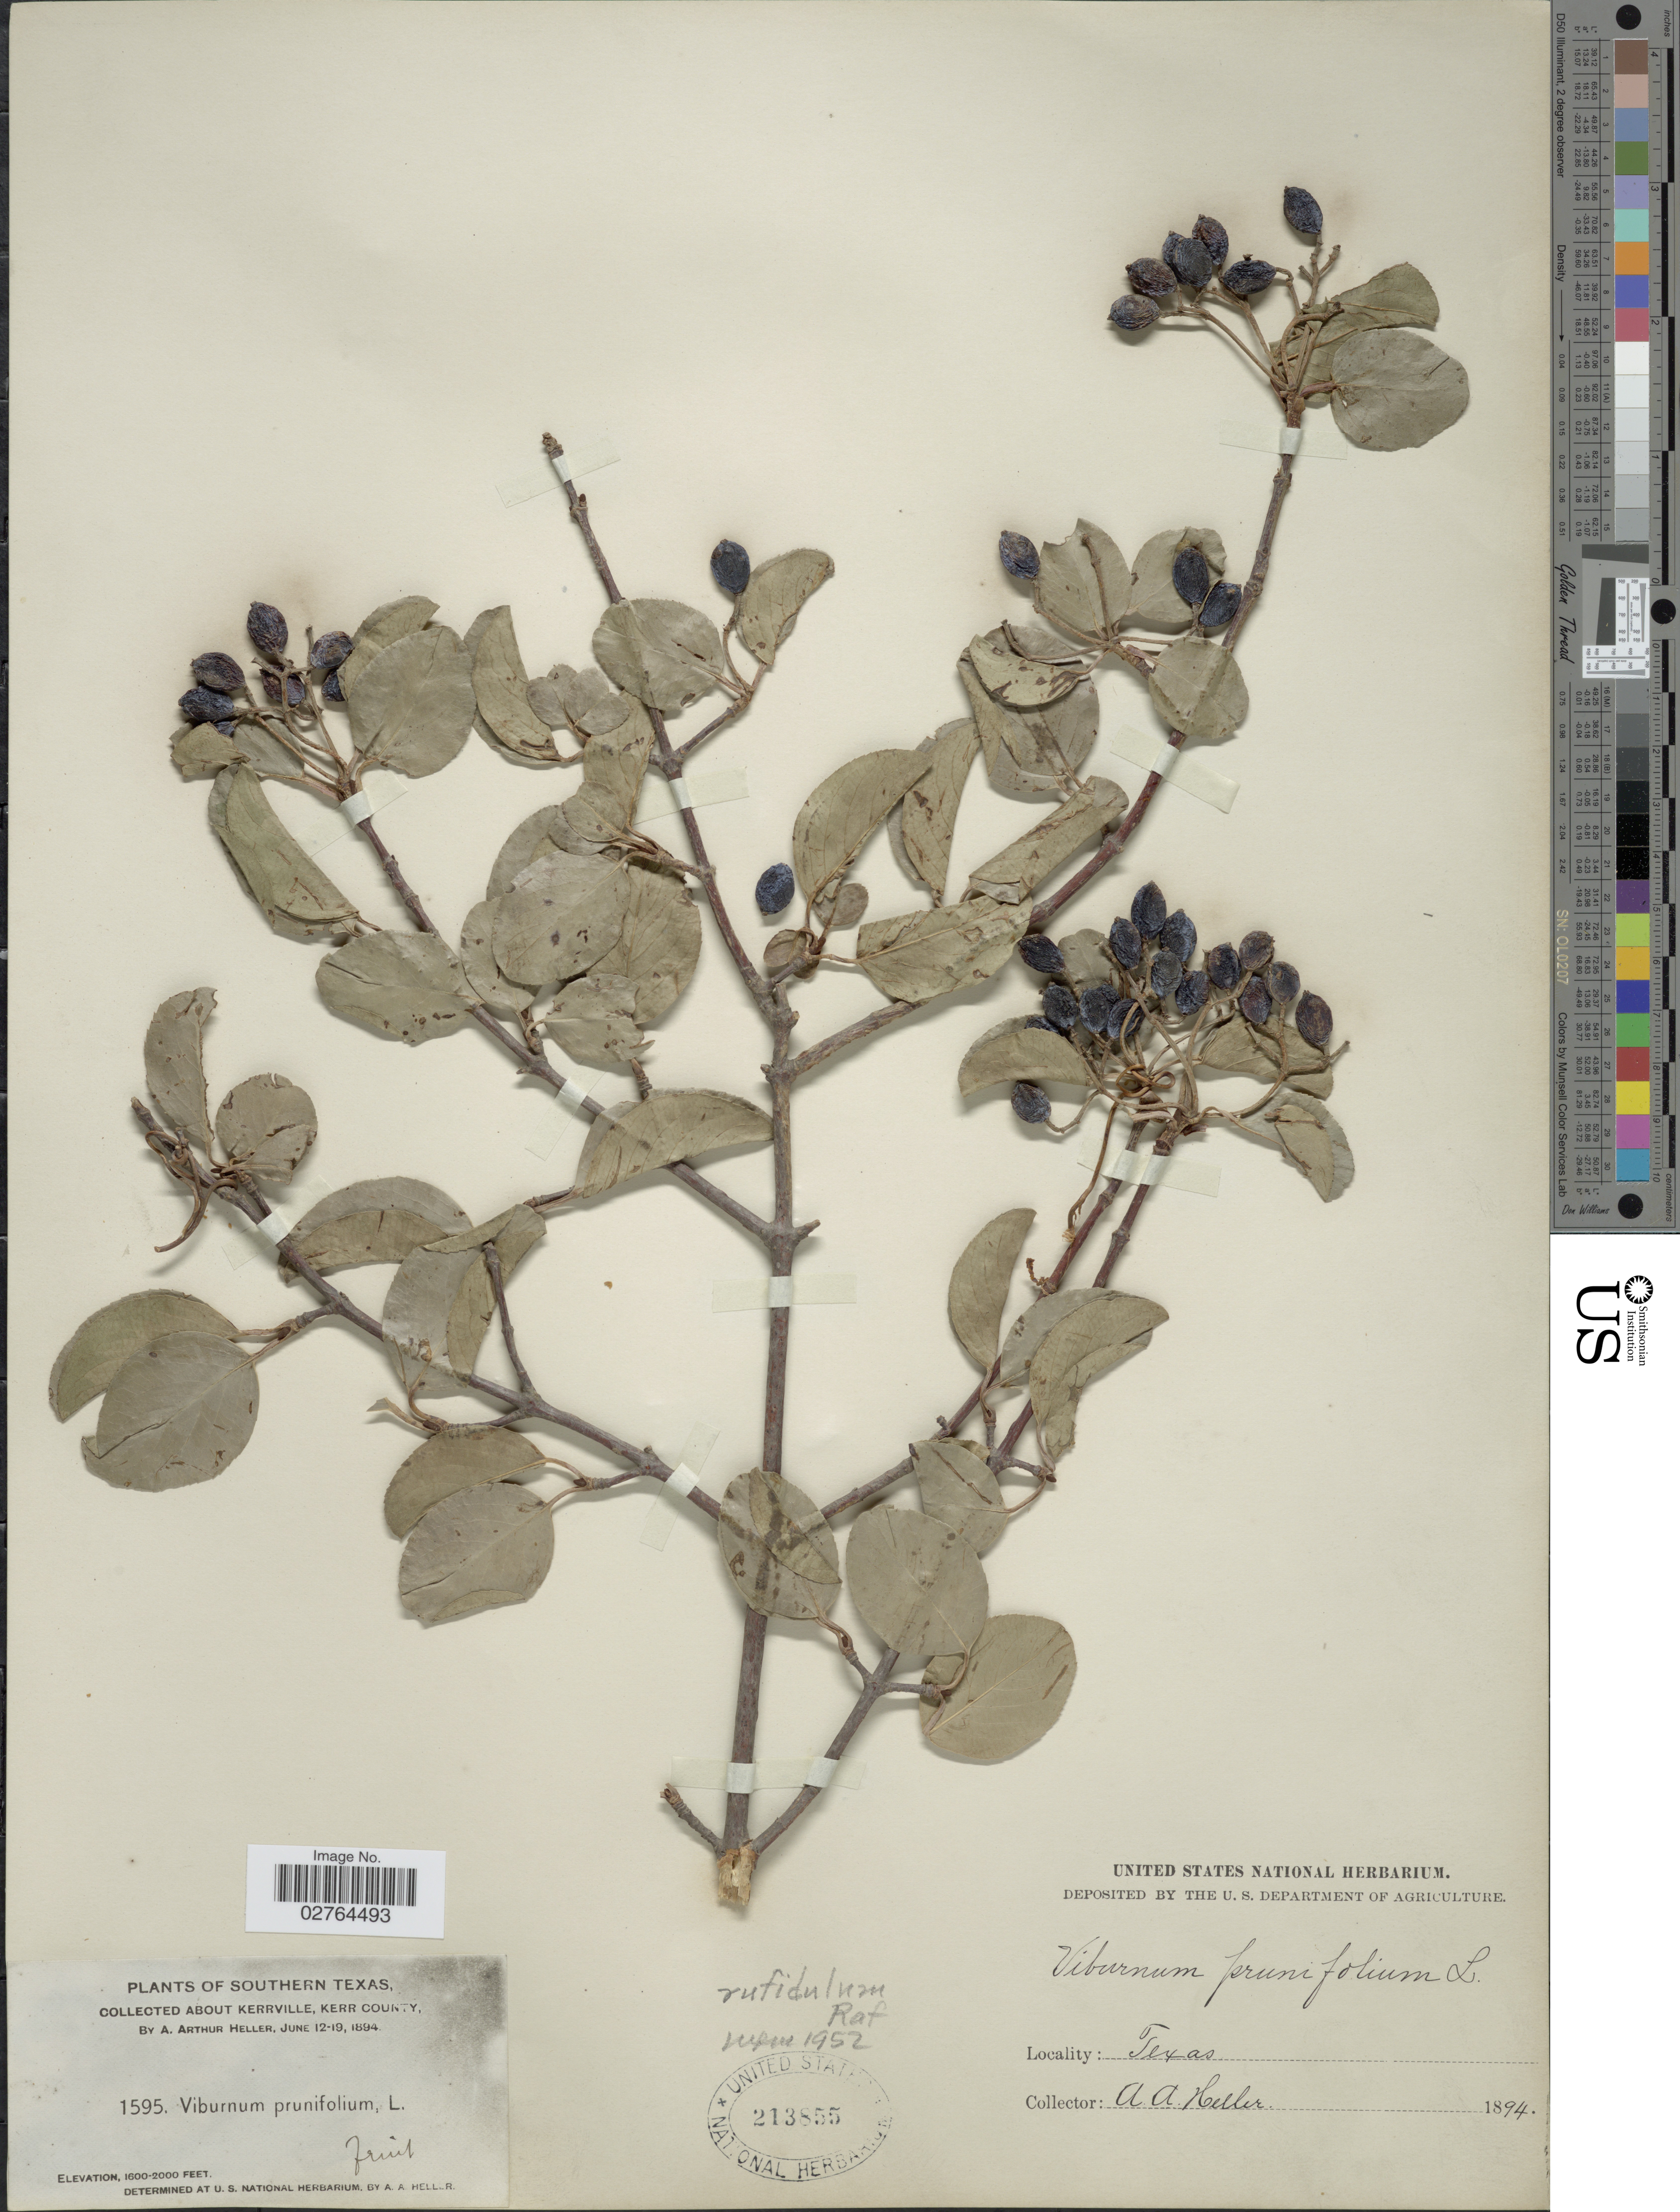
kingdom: Plantae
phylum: Tracheophyta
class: Magnoliopsida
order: Dipsacales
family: Viburnaceae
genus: Viburnum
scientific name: Viburnum rufidulum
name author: Raf.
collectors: A. A. Heller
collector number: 1595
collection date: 1894-06-12/1894-06-19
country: United States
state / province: Texas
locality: Southern Texas, collected about Kerrville, Kerr County.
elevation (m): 488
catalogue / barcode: US 213855